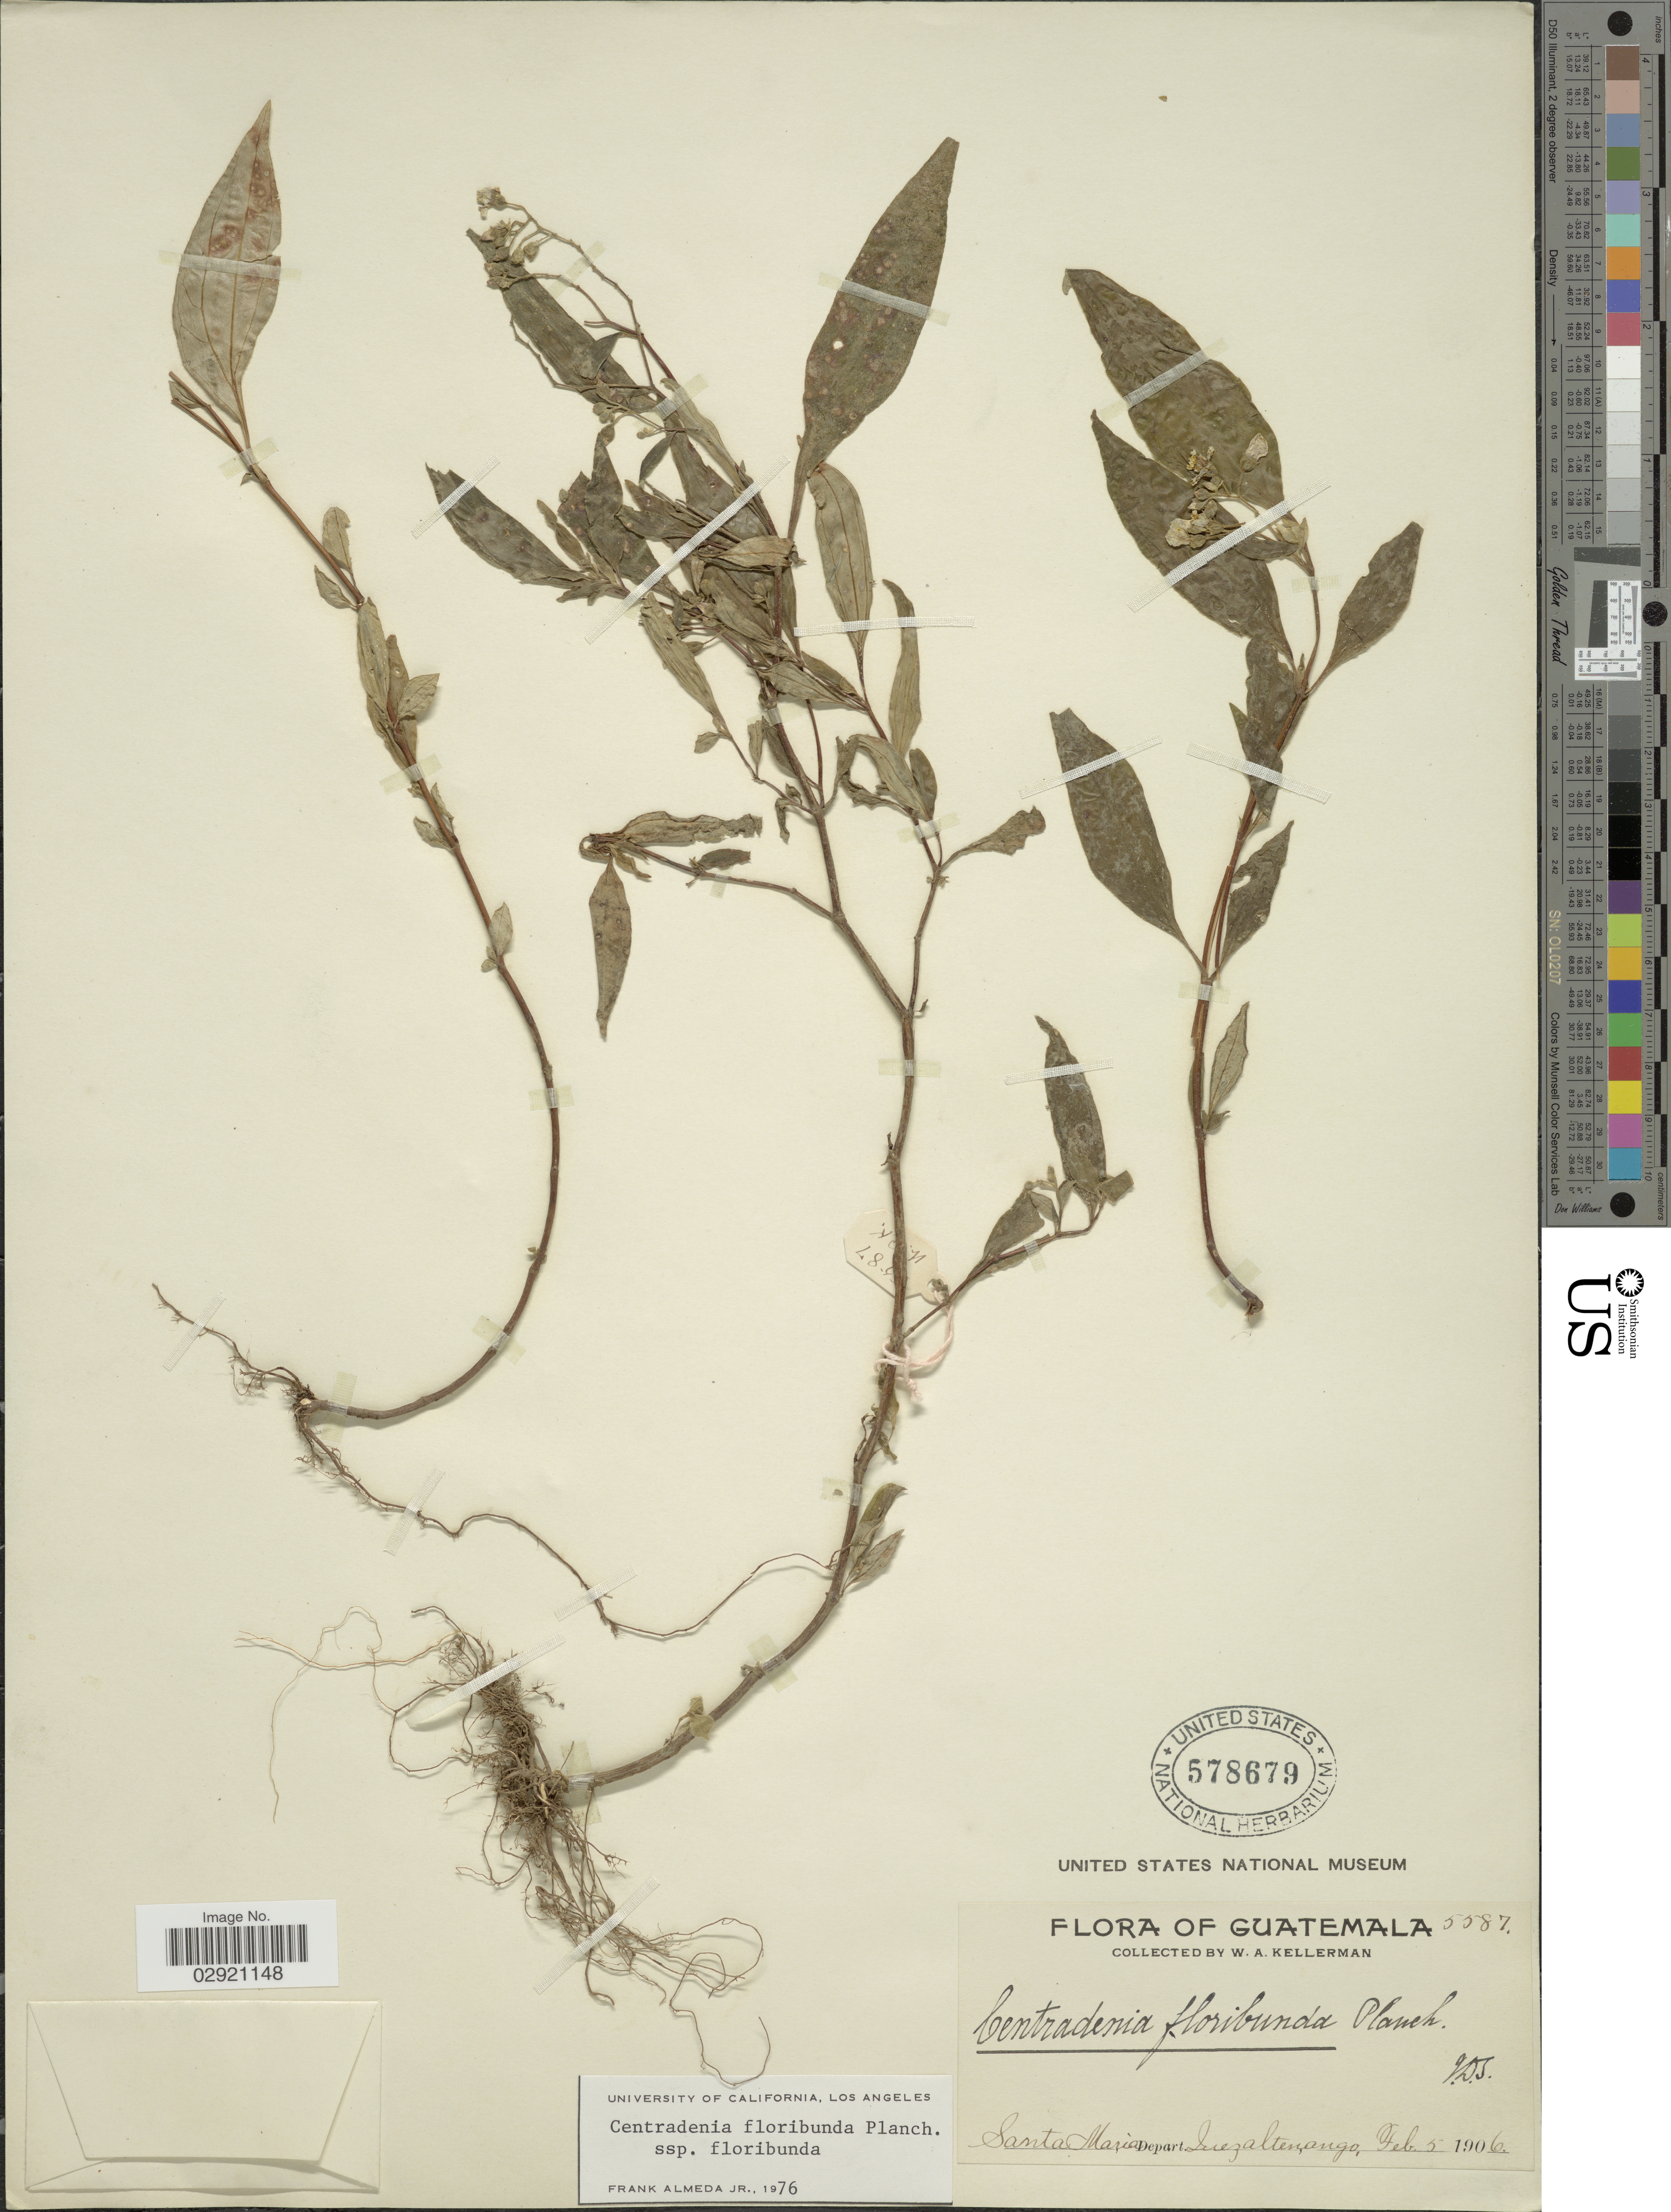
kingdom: Plantae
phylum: Tracheophyta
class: Magnoliopsida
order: Myrtales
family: Melastomataceae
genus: Centradenia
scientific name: Centradenia floribunda subsp. floribunda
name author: Planch.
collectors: W. Kellerman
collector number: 5587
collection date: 1906-02-05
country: Guatemala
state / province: Quetzaltenango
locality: Santa Maria. Depart. Quezaltenango.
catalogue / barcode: US 578679